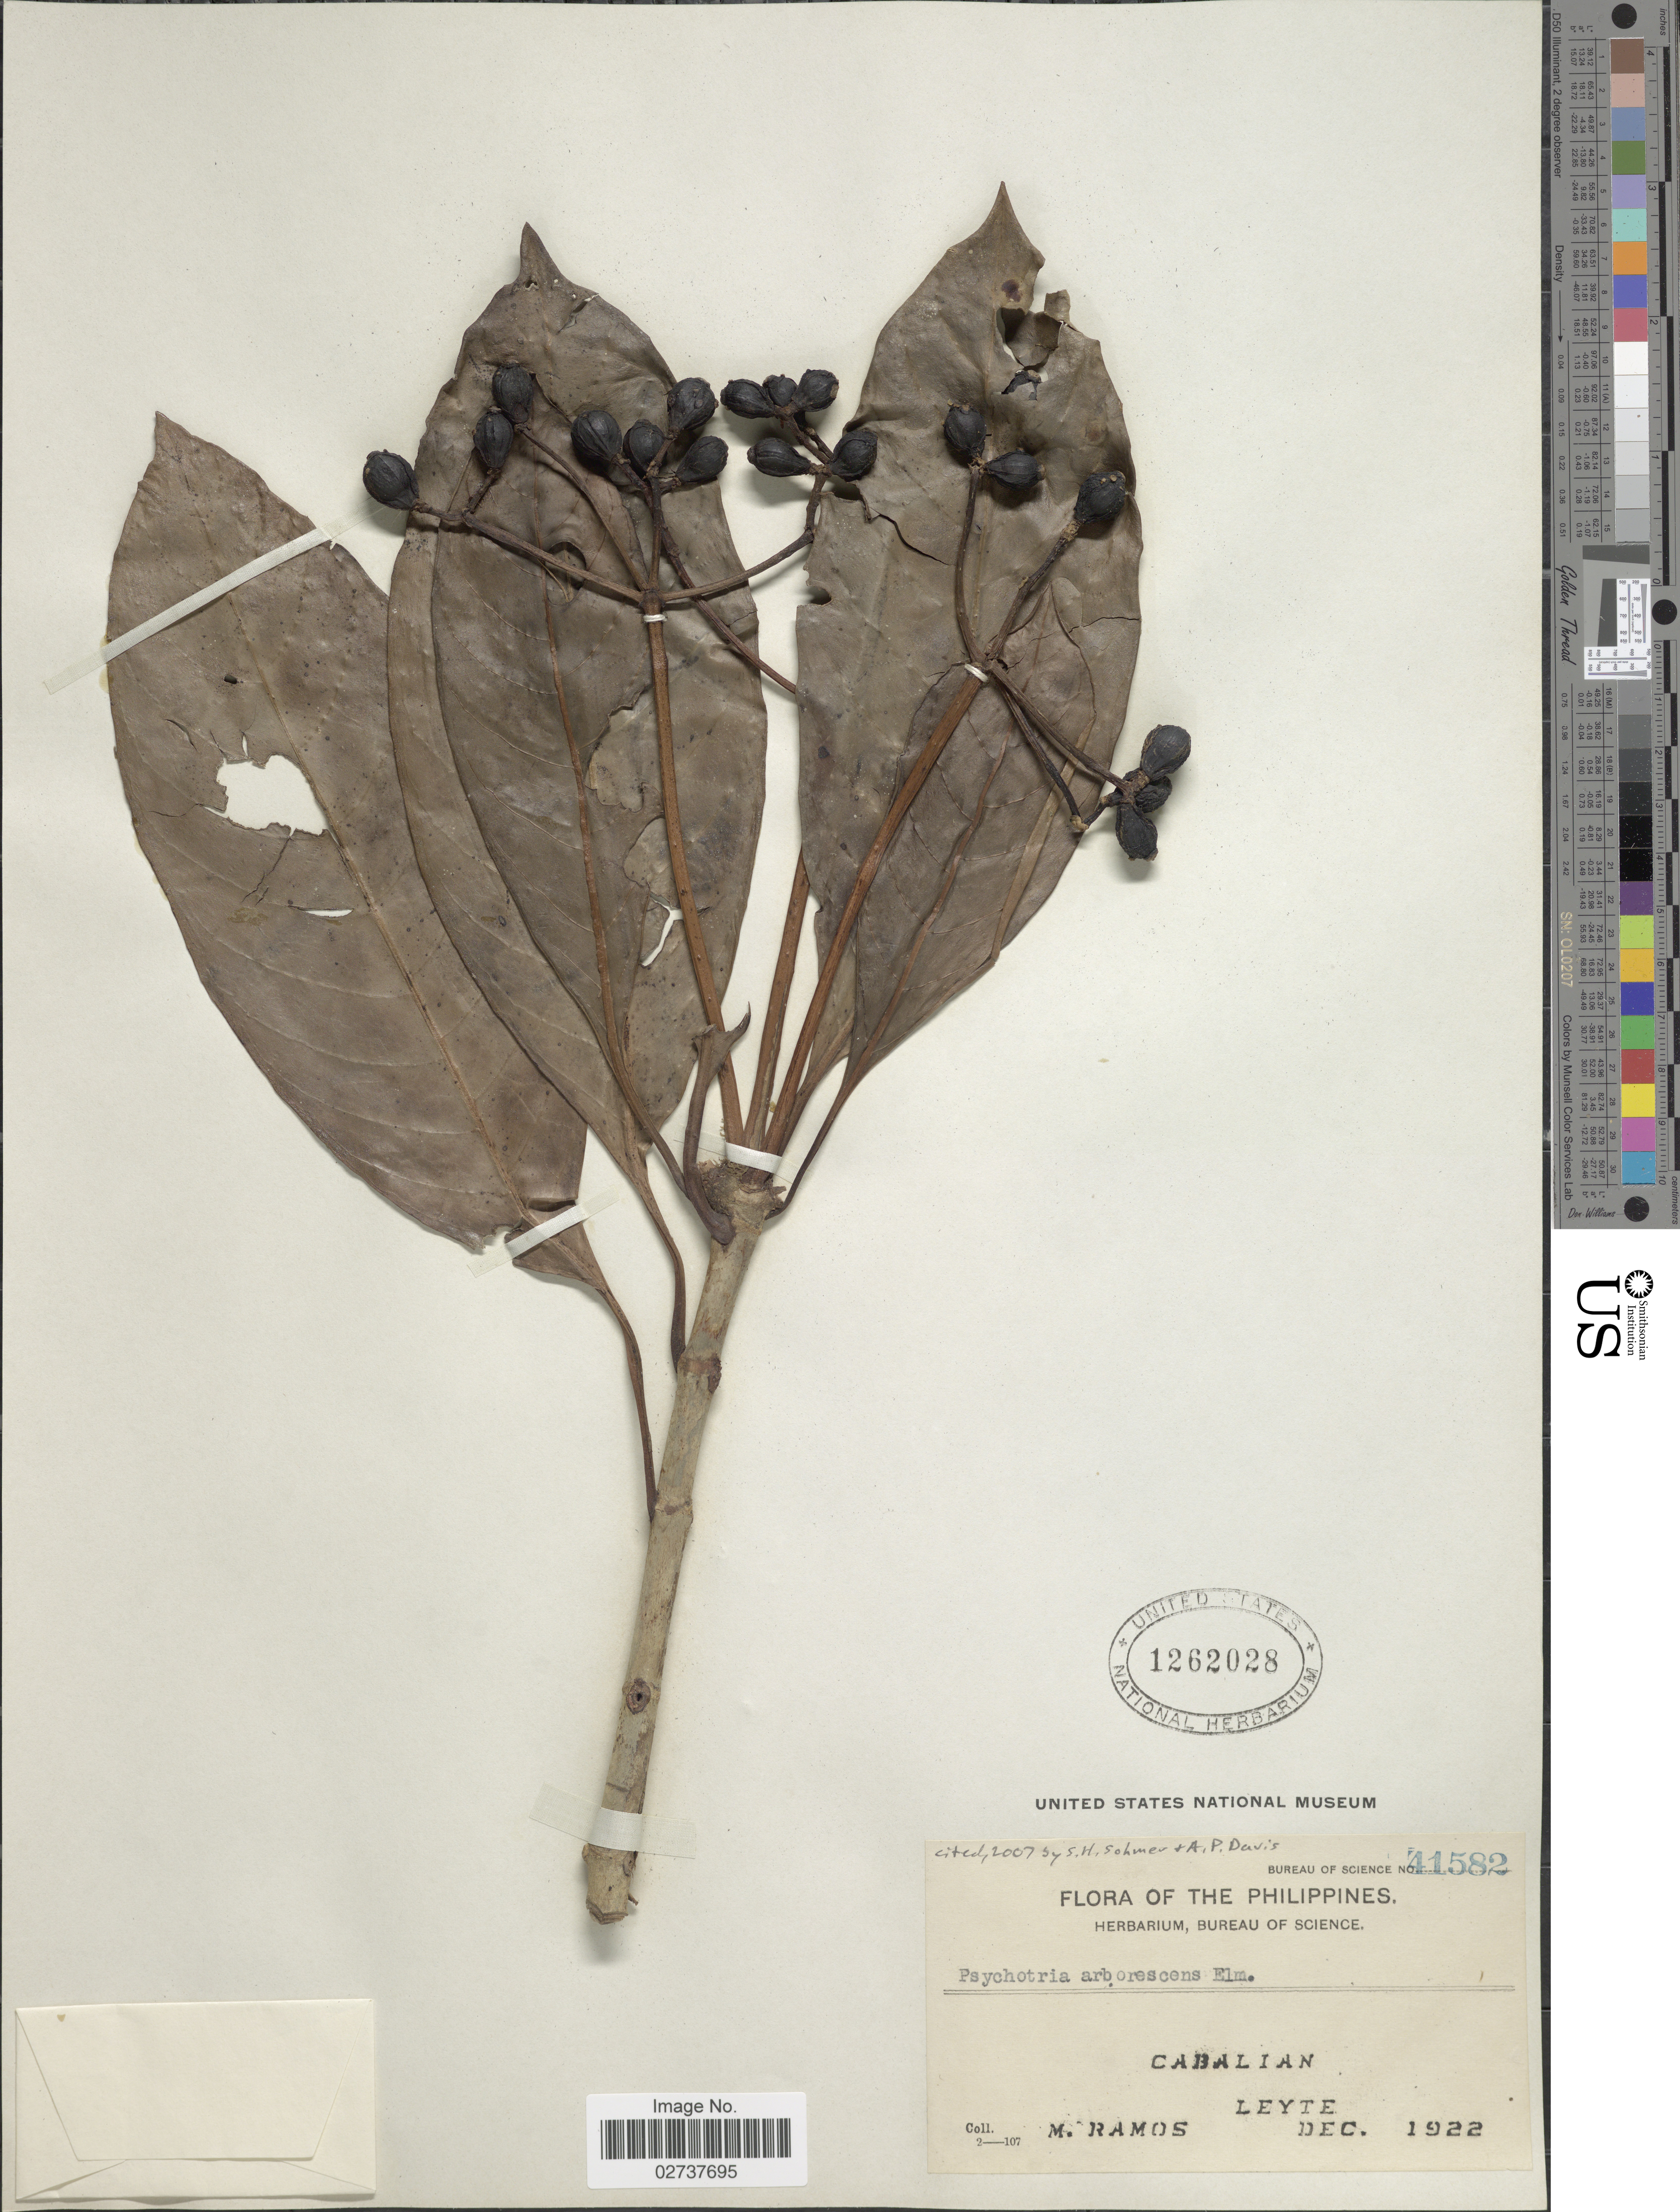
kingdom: Plantae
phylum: Tracheophyta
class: Magnoliopsida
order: Gentianales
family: Rubiaceae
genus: Psychotria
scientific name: Psychotria arborescens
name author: Elmer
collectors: M. Ramos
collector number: Bureau of Science 41582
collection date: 1922-12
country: Philippines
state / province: Eastern Visayas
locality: Cabalian Leyte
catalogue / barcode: US 1262028